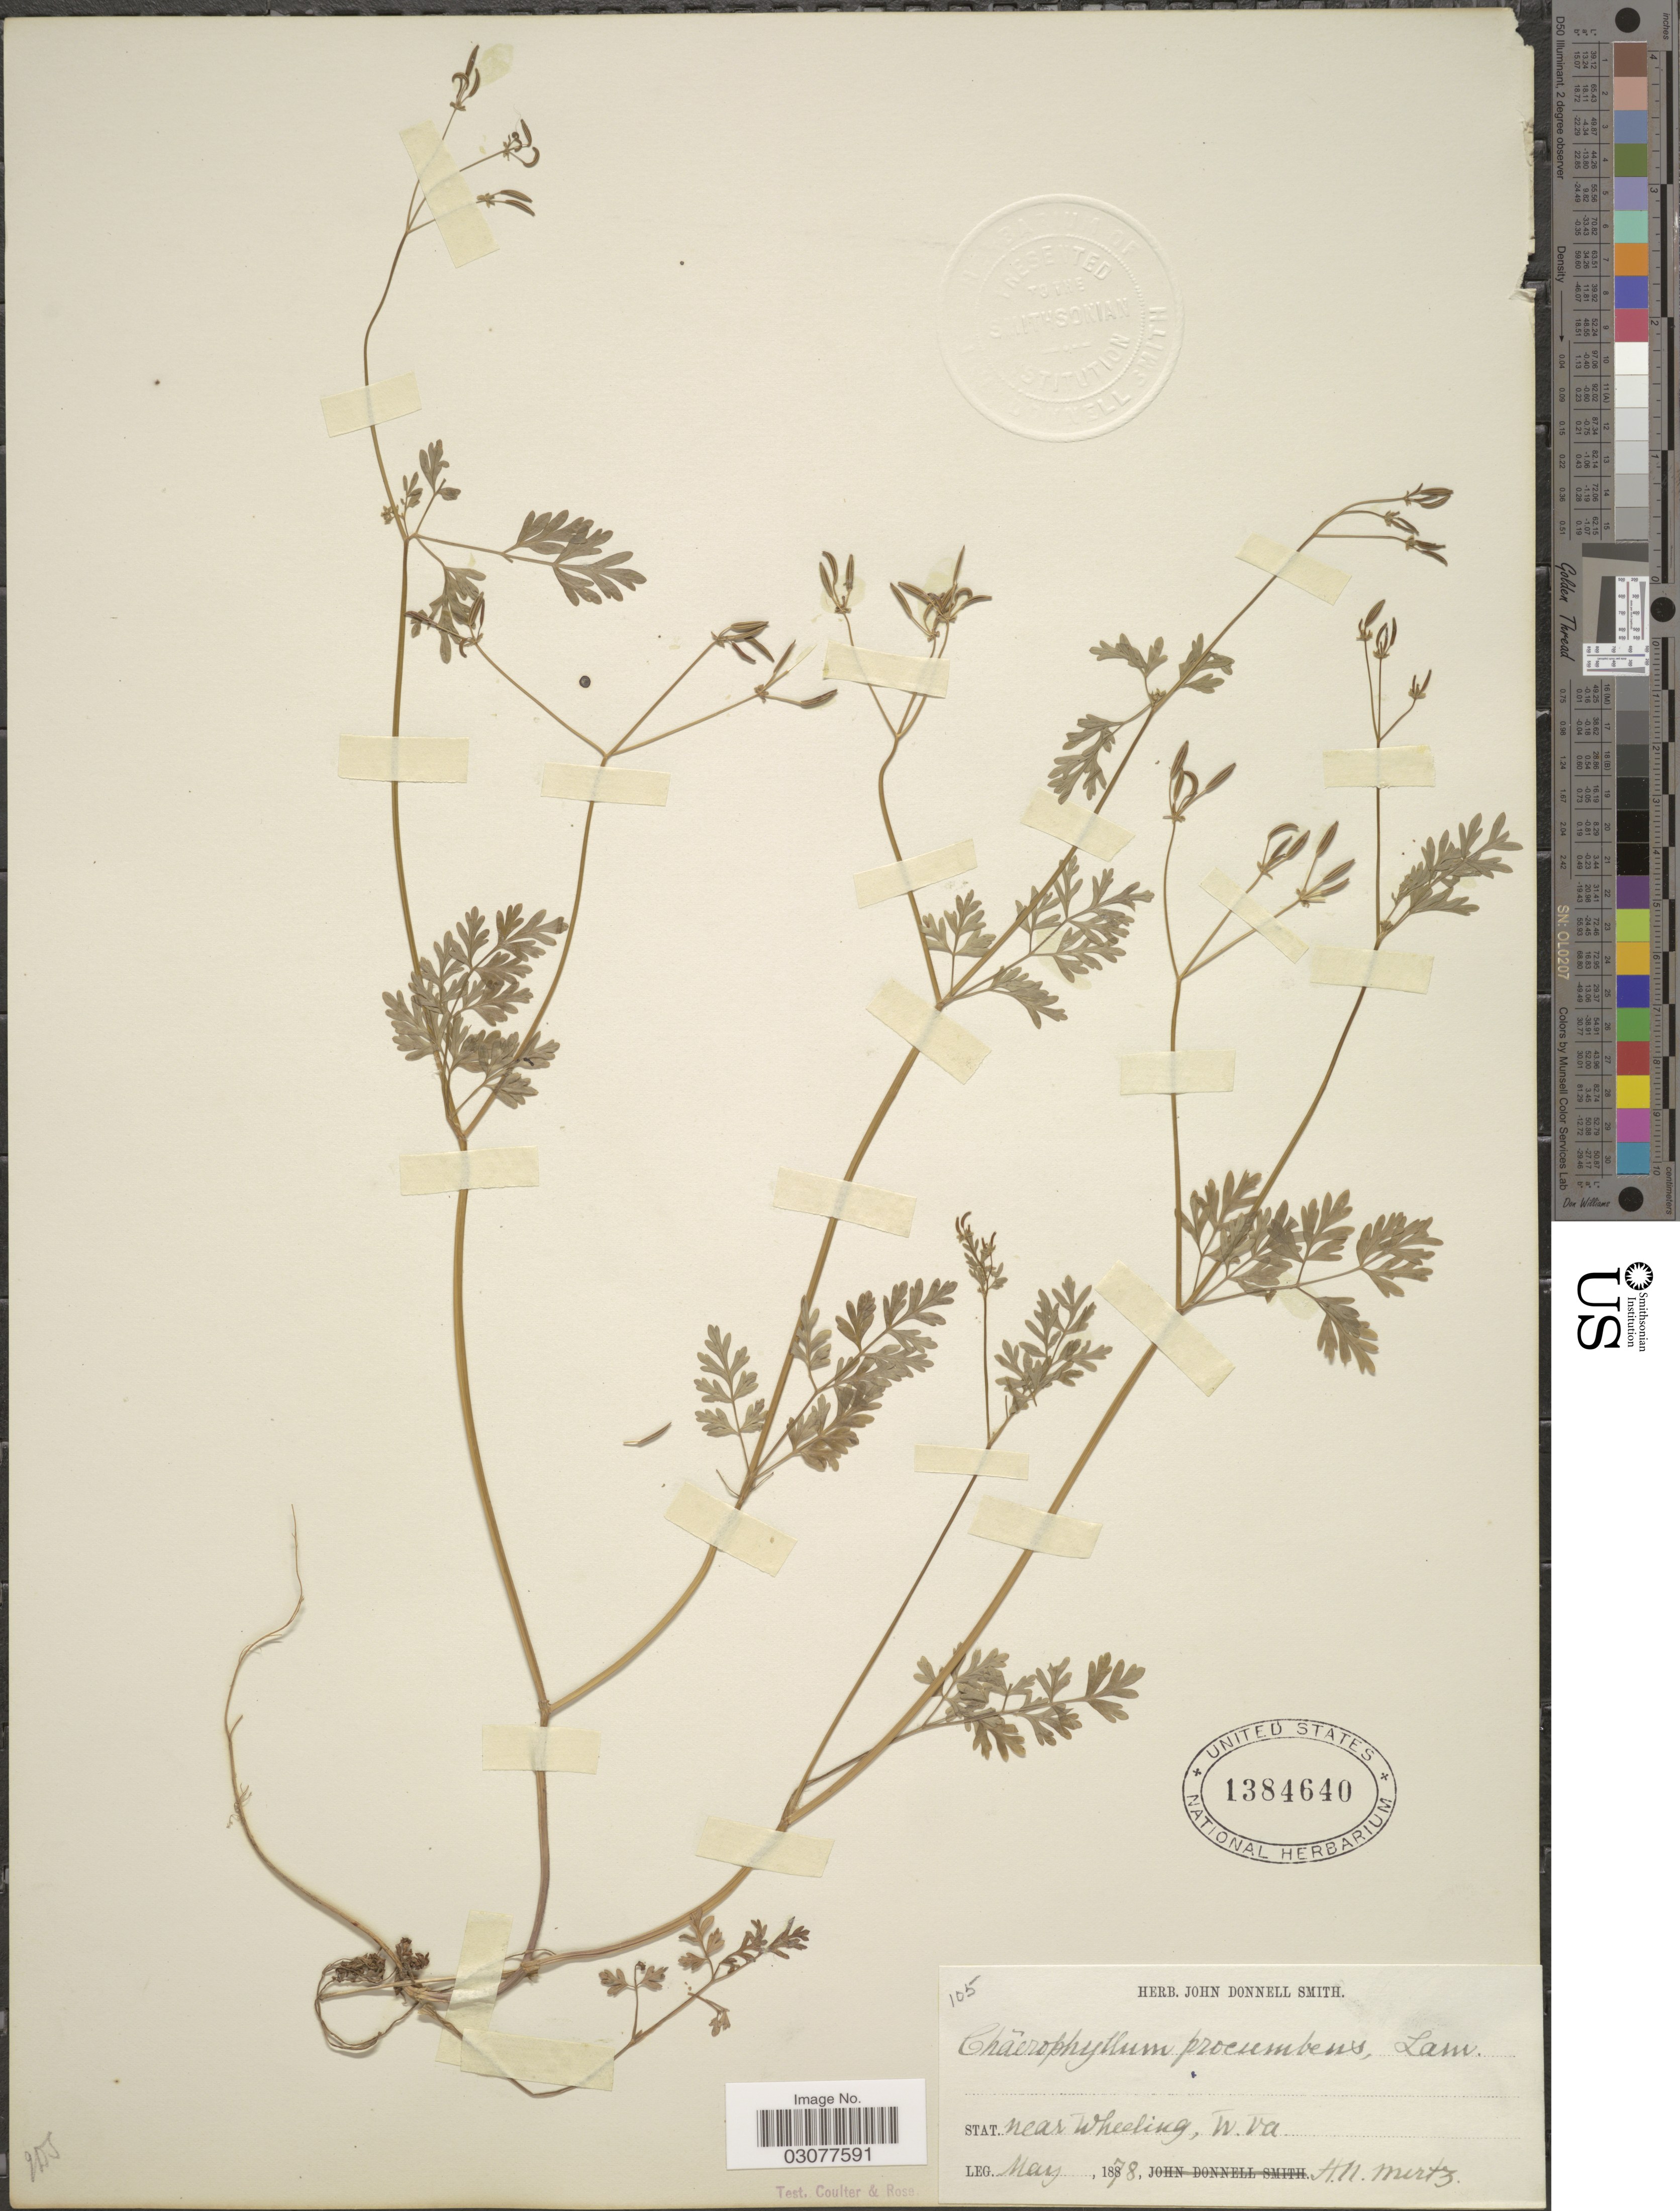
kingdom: Plantae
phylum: Tracheophyta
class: Magnoliopsida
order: Apiales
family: Apiaceae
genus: Chaerophyllum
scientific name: Chaerophyllum procumbens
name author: (L.) Crantz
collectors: H. Mertz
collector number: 105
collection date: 1878-05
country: United States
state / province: West Virginia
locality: Stat. near Wheeling, W. Va.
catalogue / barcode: US 1384640